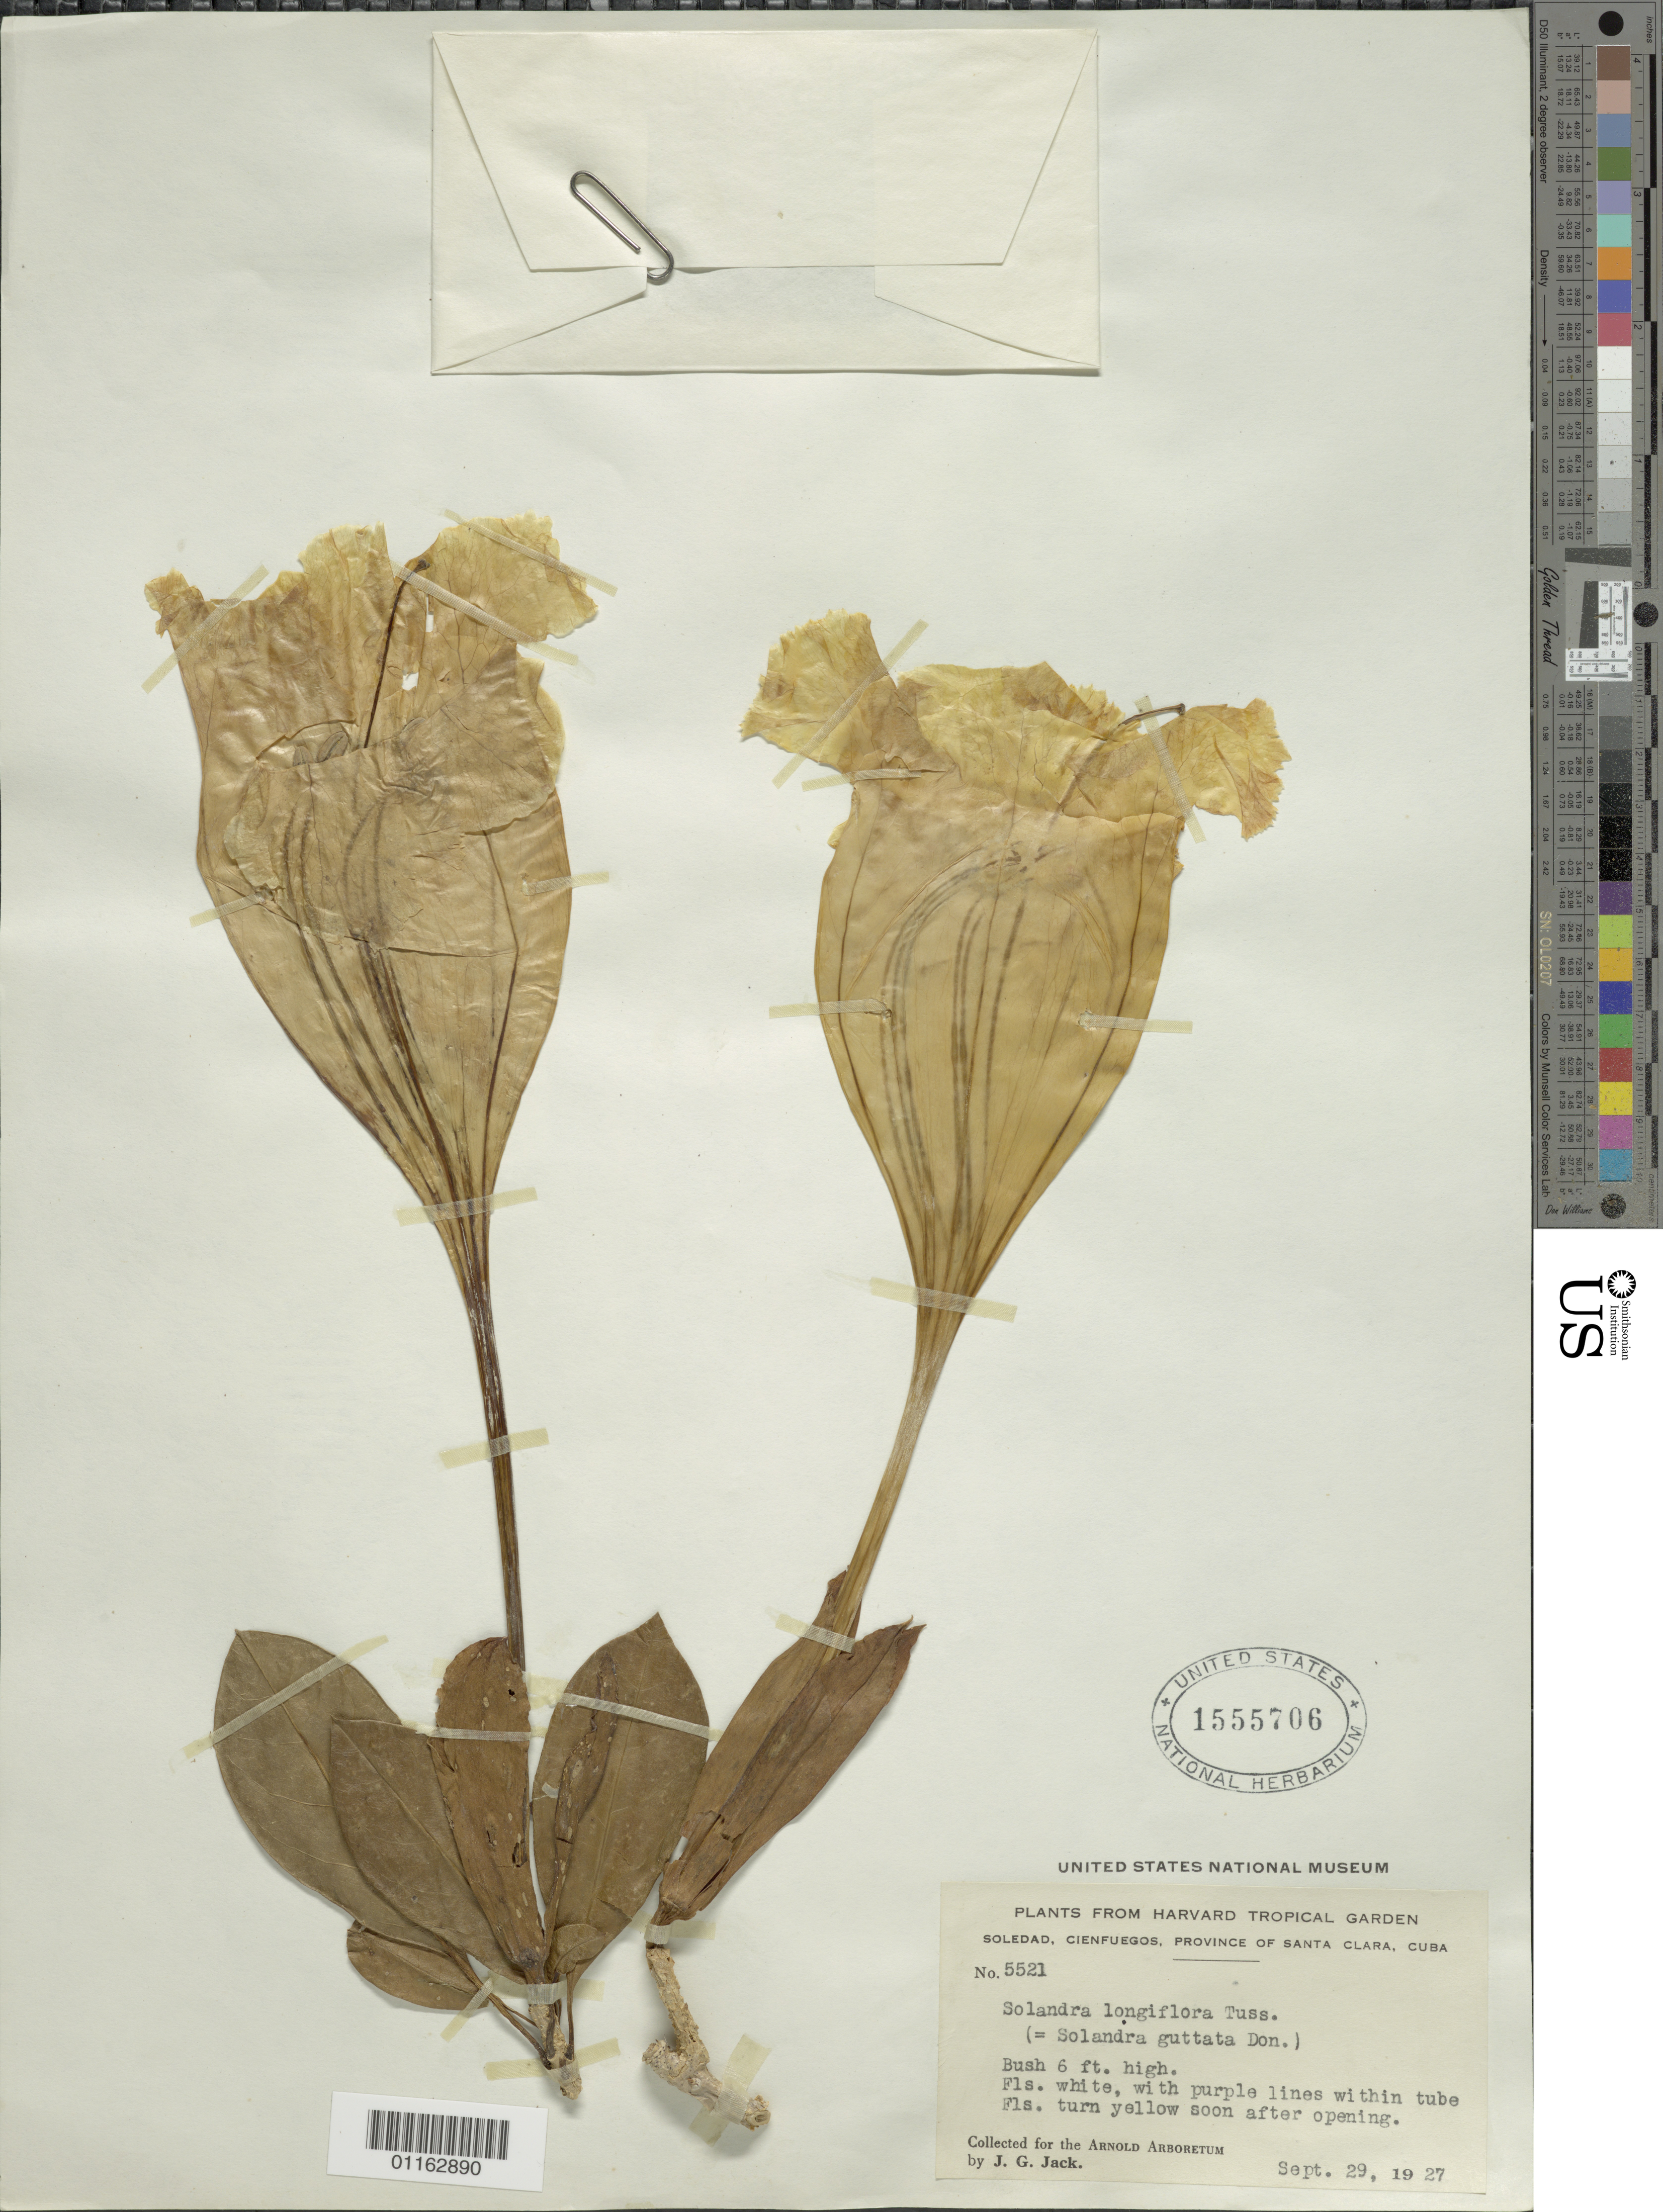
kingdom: Plantae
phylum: Tracheophyta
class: Magnoliopsida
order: Solanales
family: Solanaceae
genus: Solandra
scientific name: Solandra longiflora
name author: Tussac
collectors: J. G. Jack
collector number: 5521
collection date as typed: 29 Sep 1927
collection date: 1927-09-29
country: Cuba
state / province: Villa Clara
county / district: Santa Clara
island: Cuba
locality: Soledad, Cienfuegos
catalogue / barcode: US 1555706